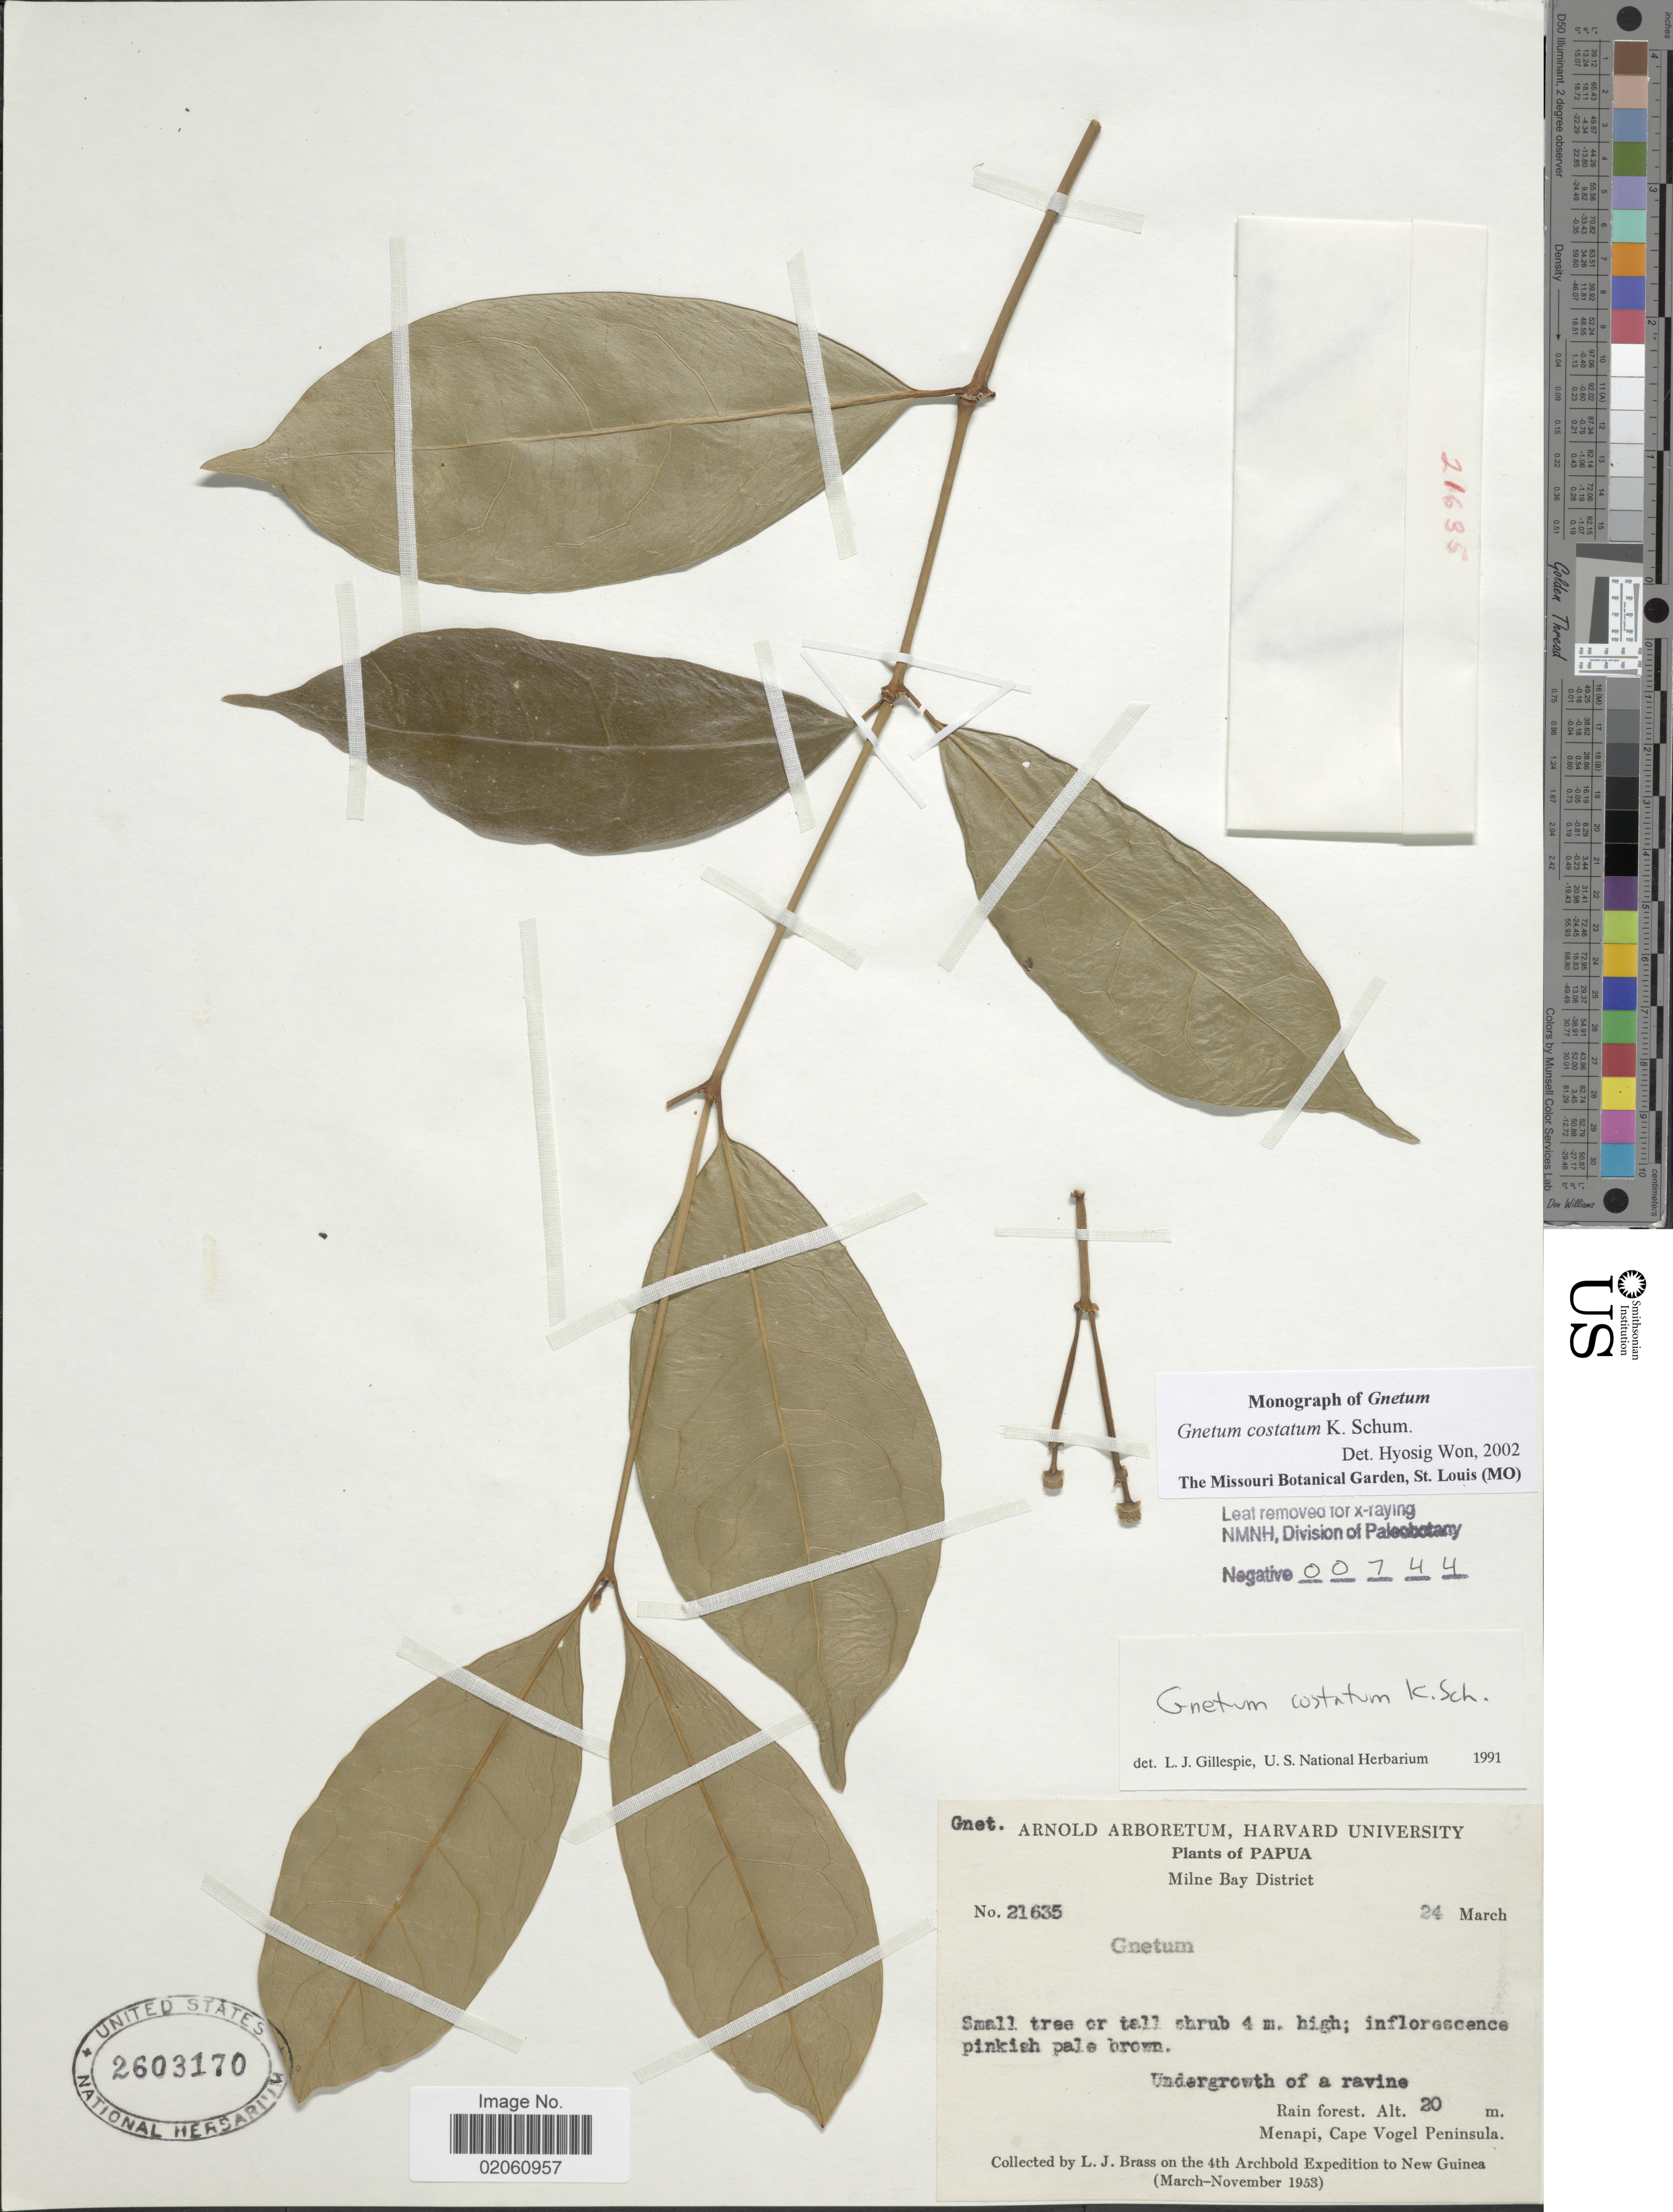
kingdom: Plantae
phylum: Tracheophyta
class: Gnetopsida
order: Gnetales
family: Gnetaceae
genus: Gnetum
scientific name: Gnetum costatum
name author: K. Schum.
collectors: L. J. Brass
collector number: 21635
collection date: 1953-03-24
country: Papua New Guinea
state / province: Milne Bay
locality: Milne Bay District, Undergrowth of a ravine, Rain forest, Menapi, Cape Vogel Peninsula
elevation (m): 20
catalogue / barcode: US 2603170